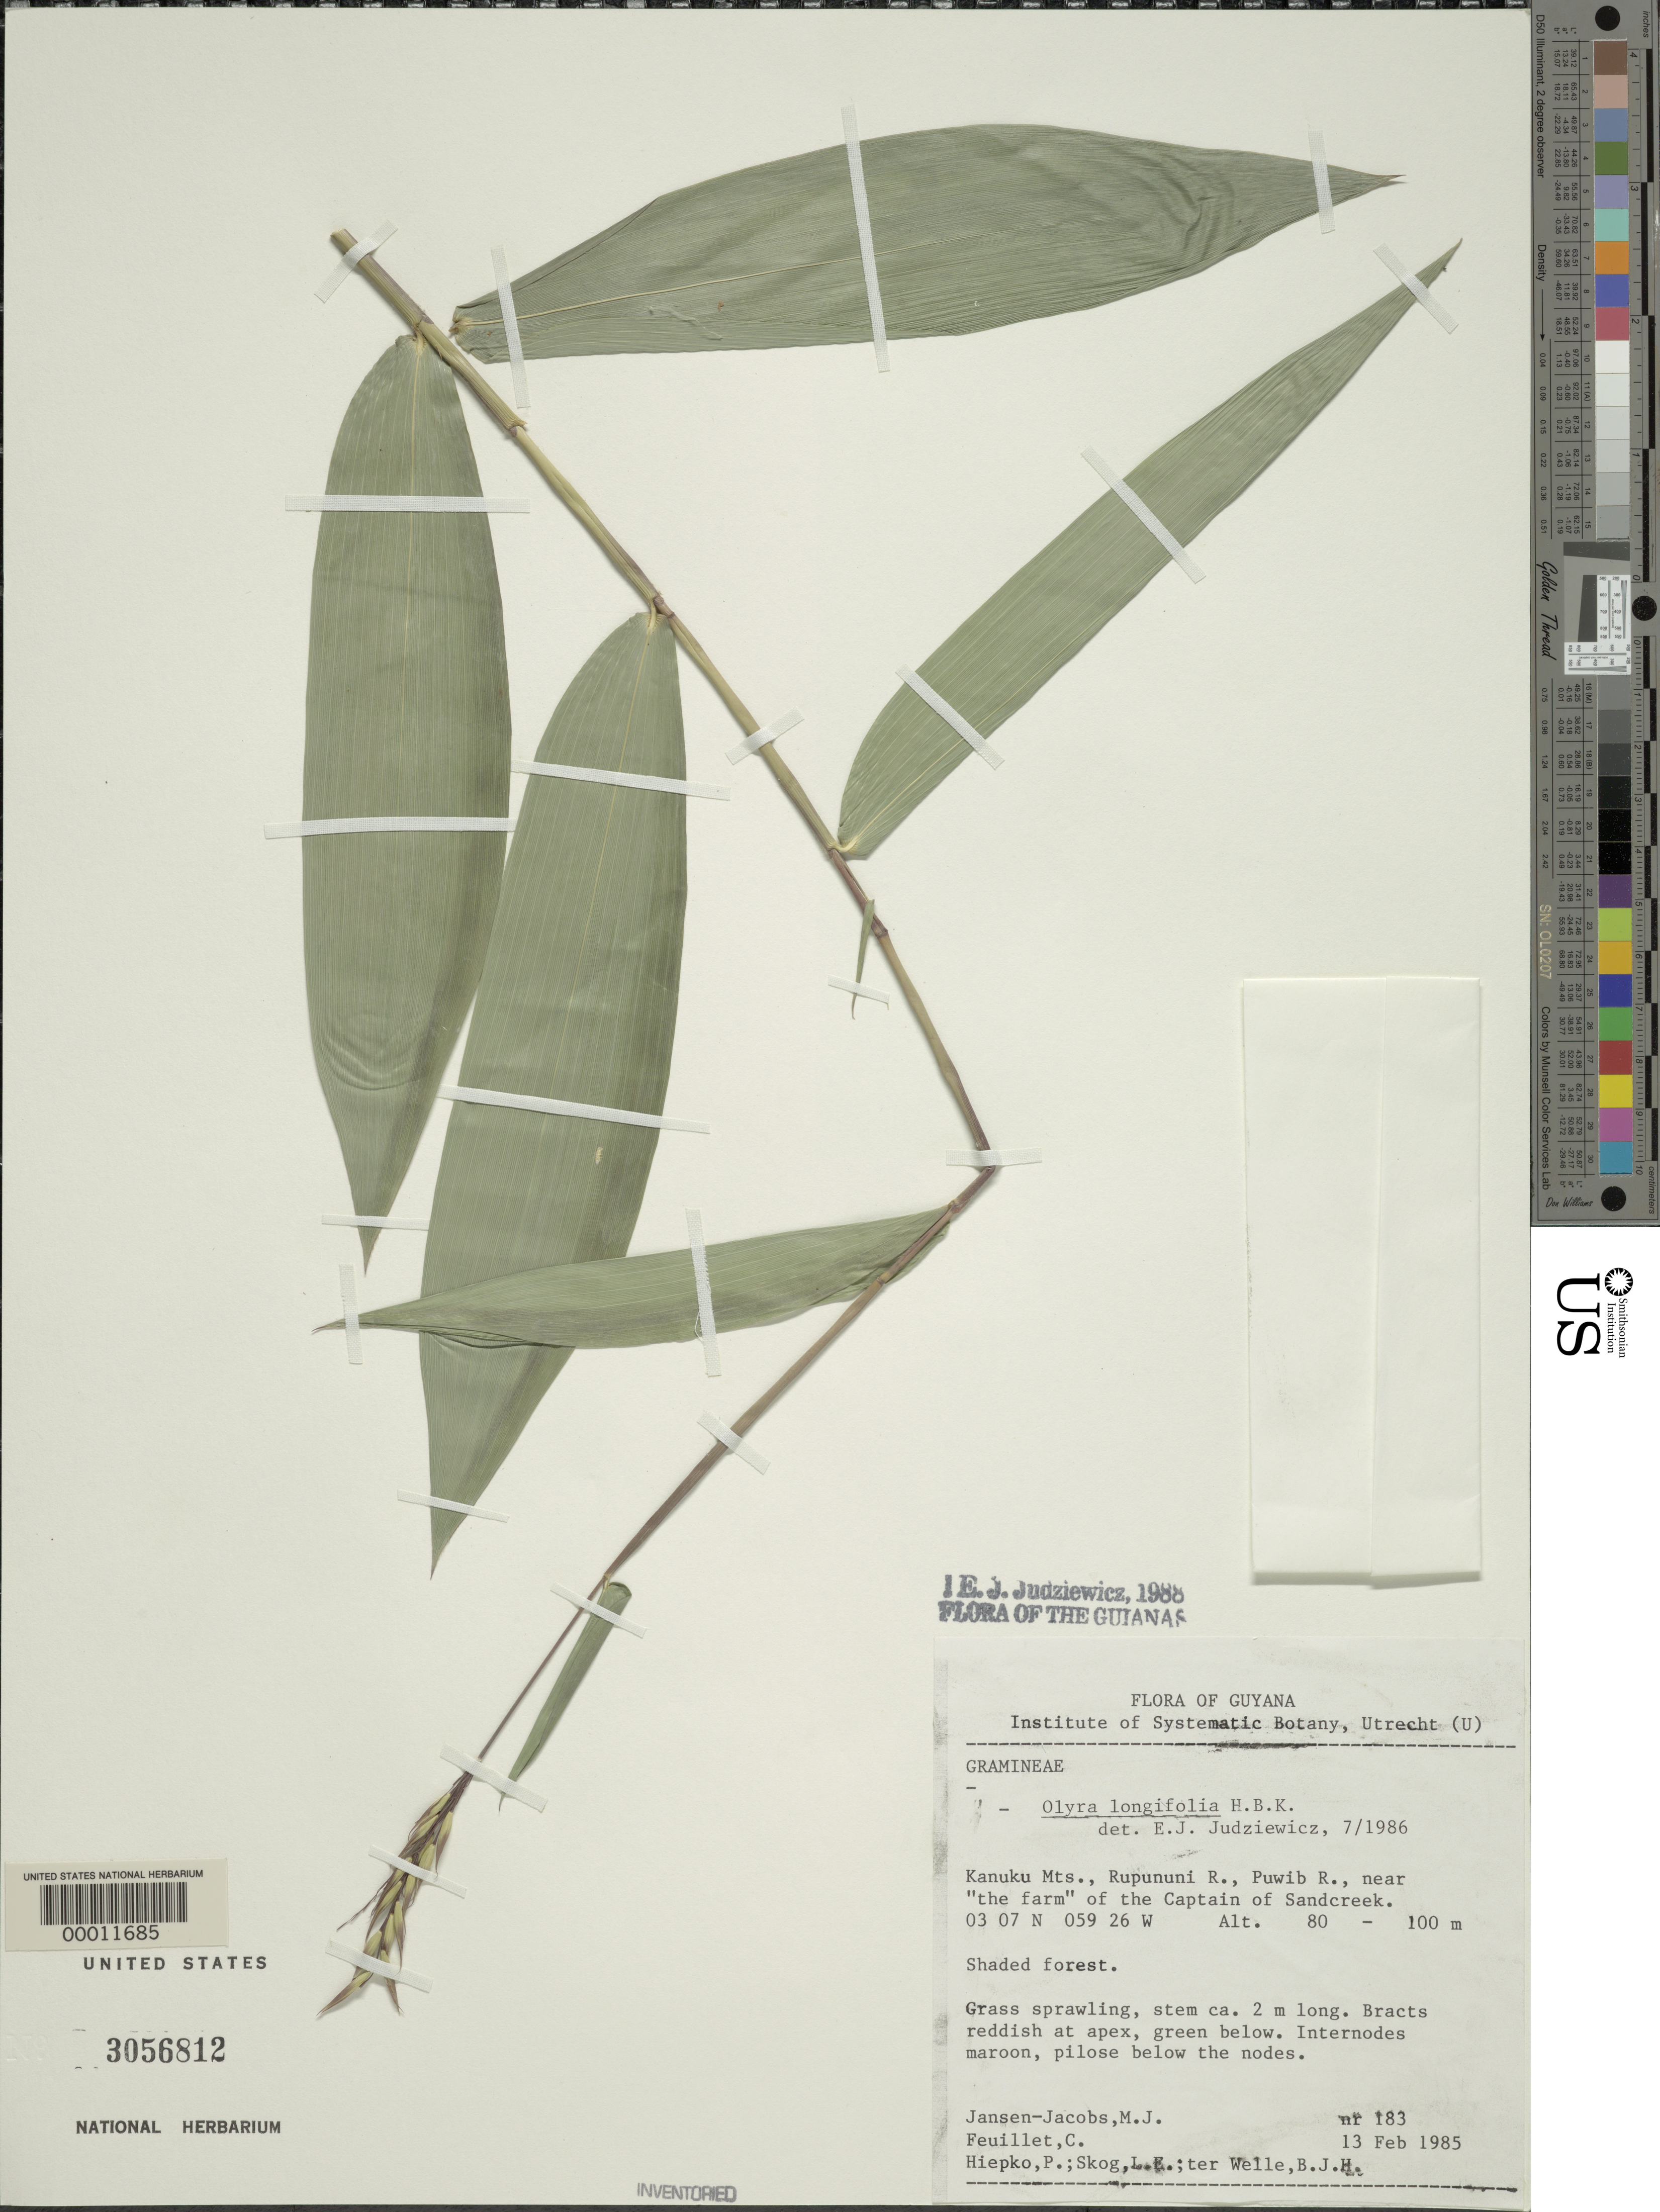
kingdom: Plantae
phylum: Tracheophyta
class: Liliopsida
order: Poales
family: Poaceae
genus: Olyra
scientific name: Olyra longifolia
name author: Kunth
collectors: M. J. Jansen-Jacobs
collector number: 183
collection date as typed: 13 Feb 1985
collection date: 1985-02-13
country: Guyana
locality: Kanuku mts., rupununi river, puwib river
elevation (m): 80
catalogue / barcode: US 3056812